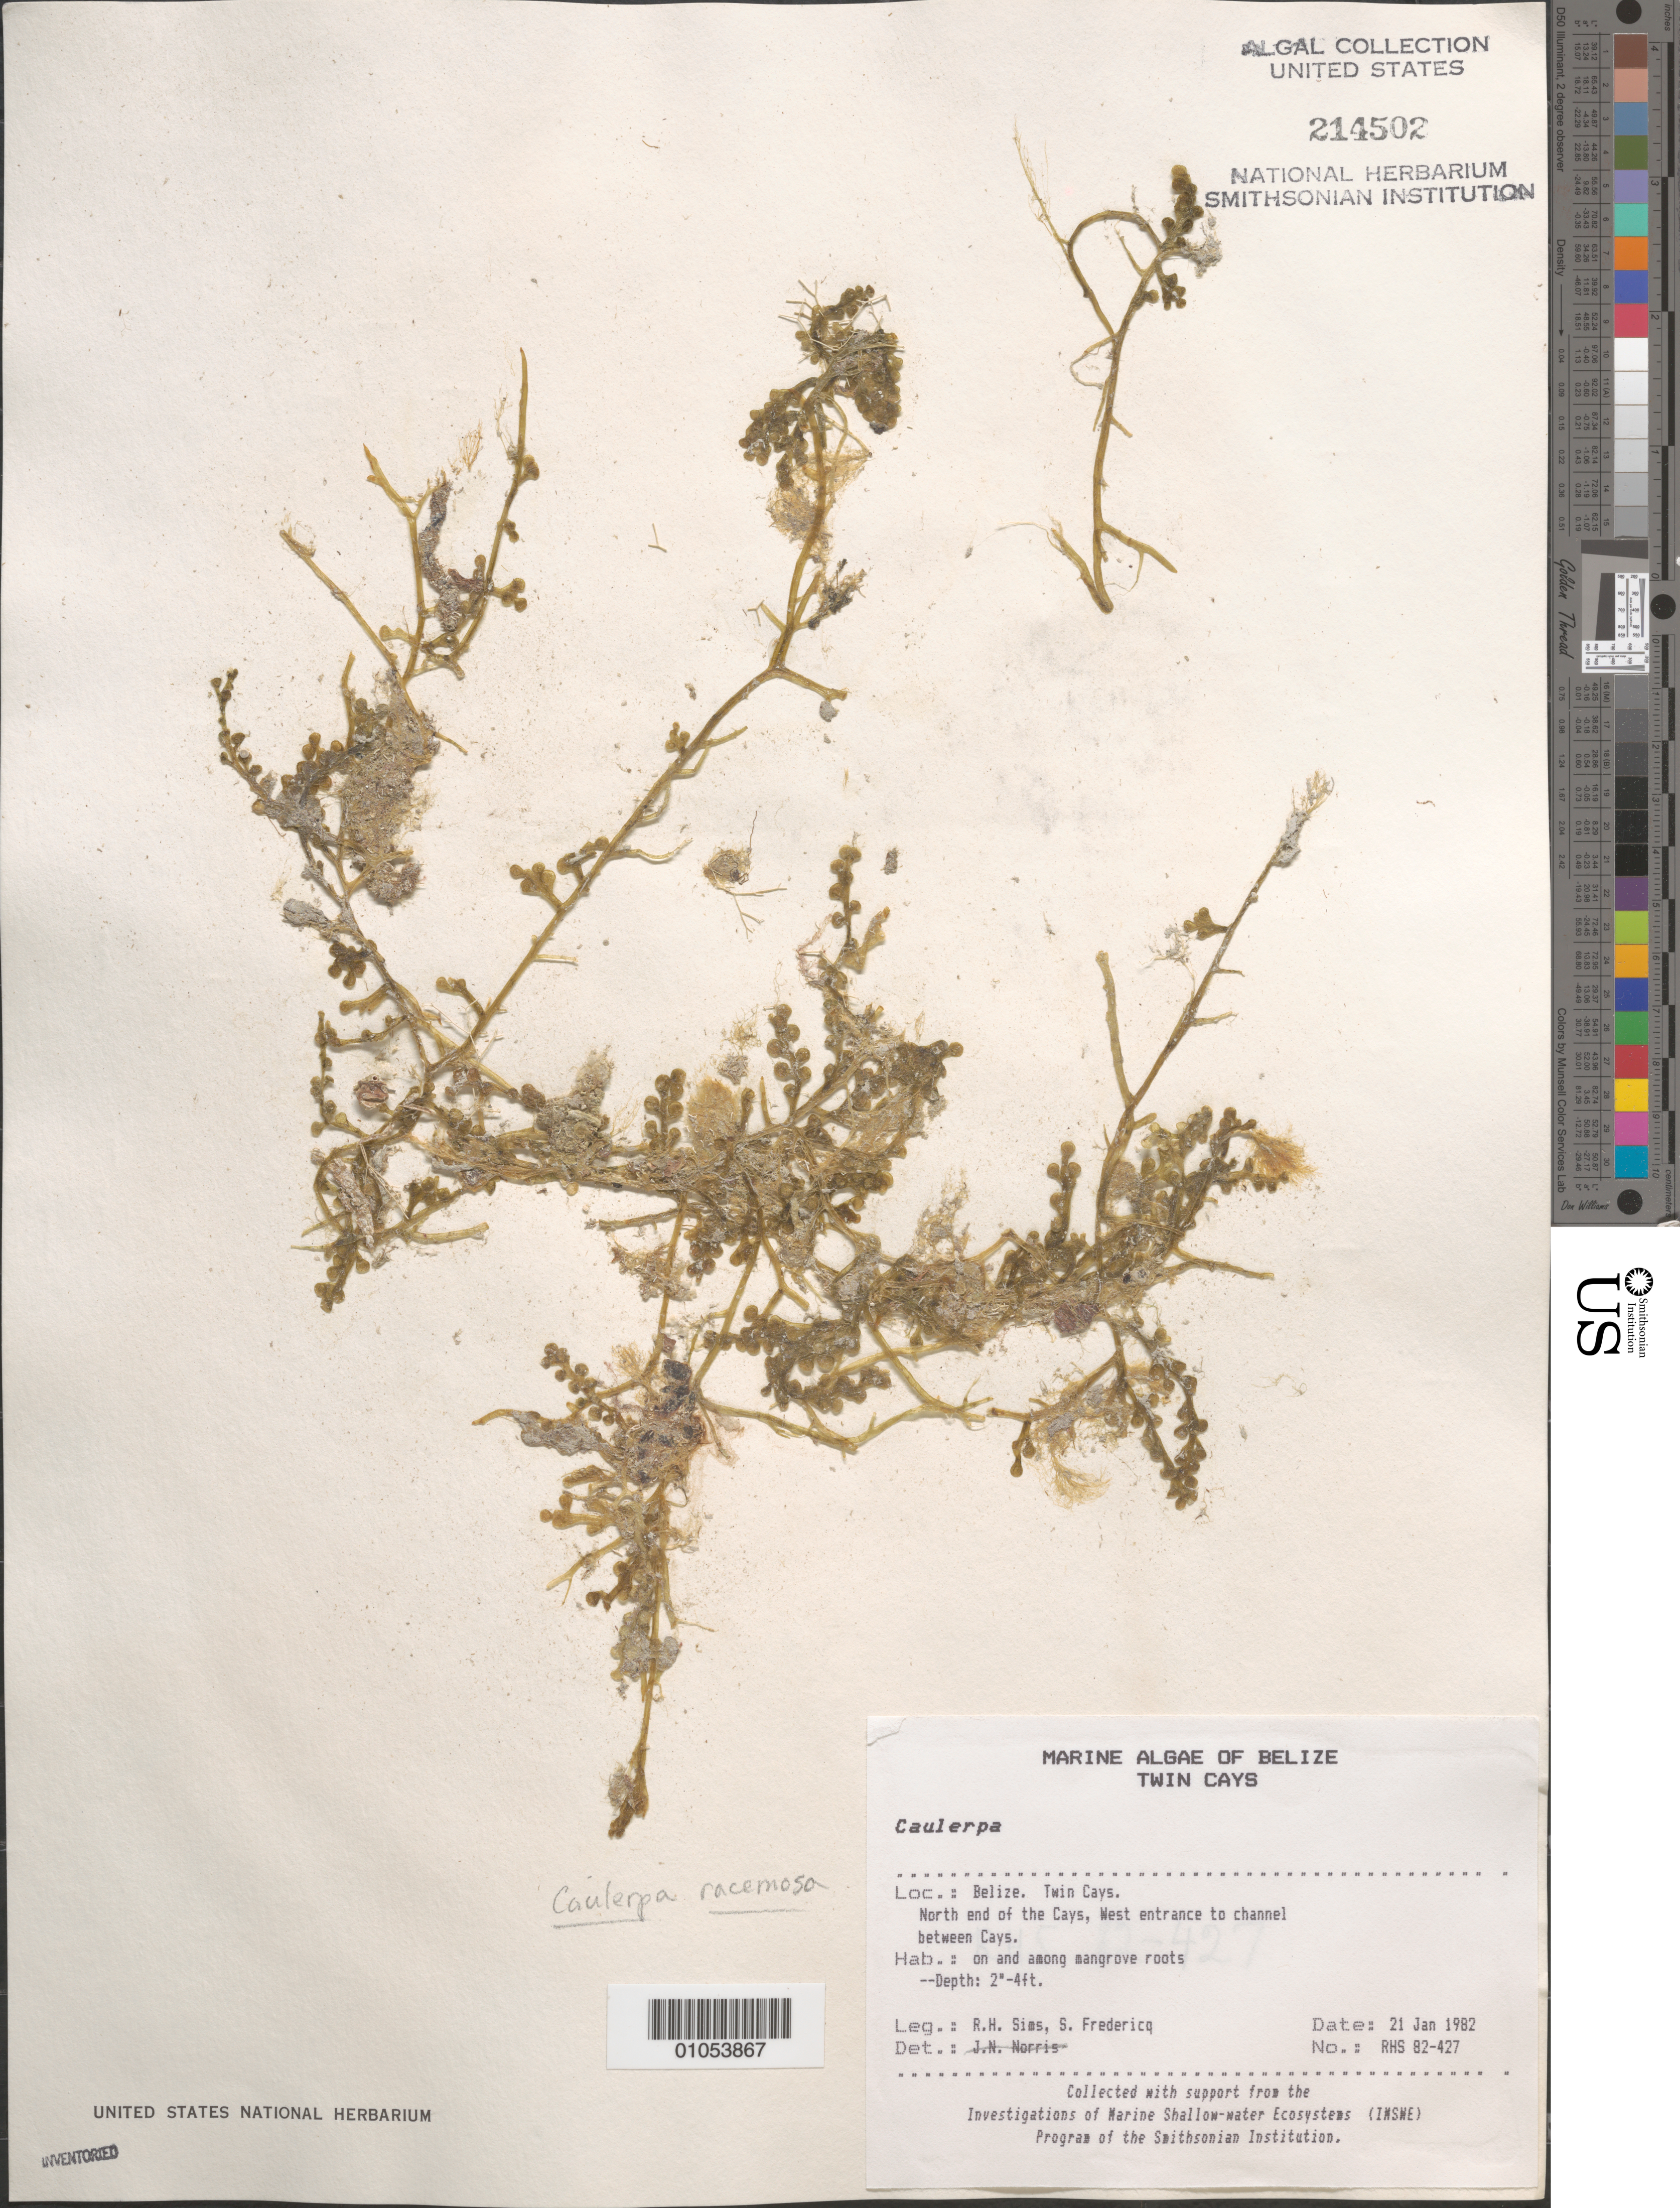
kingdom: Plantae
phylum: Chlorophyta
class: Ulvophyceae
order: Bryopsidales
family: Caulerpaceae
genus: Caulerpa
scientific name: Caulerpa racemosa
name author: (Forssk.) J. Agardh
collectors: R. H. Sims & S. Fredericq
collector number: RHS 82-427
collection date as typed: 21 Jan 1982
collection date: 1982-01-21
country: Belize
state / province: Stann Creek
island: Twin Cays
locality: North end of the cays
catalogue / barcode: US 214502